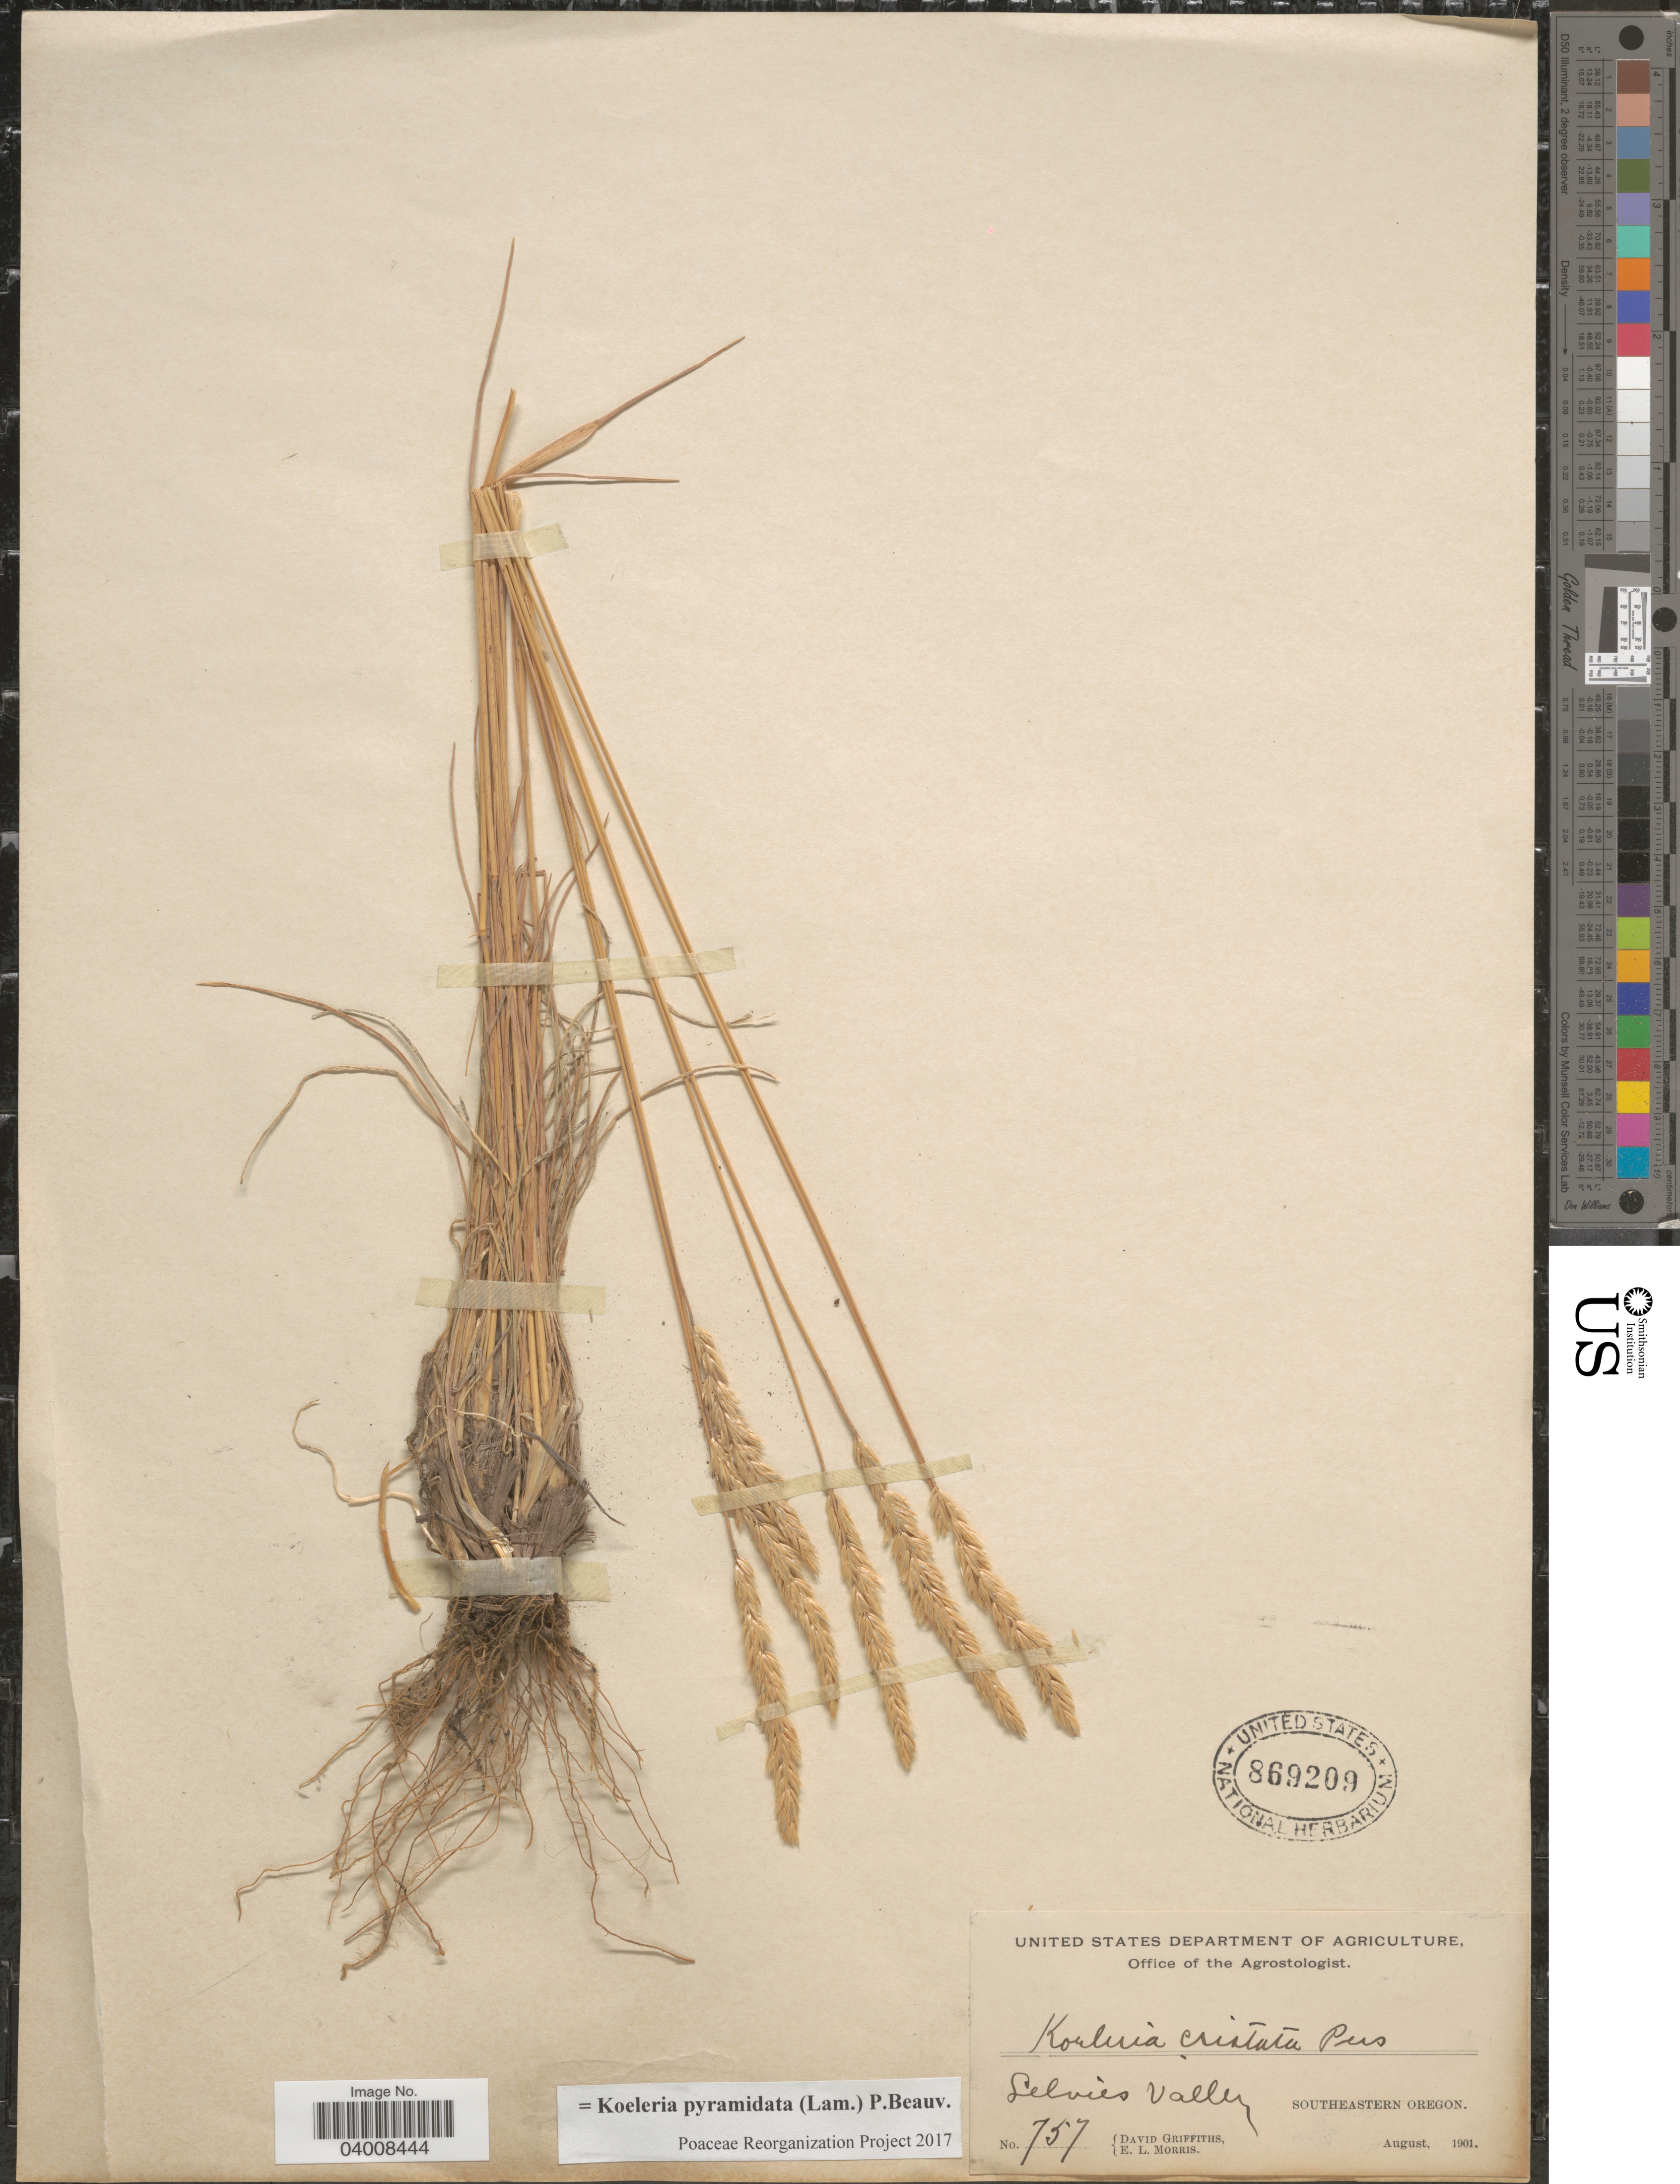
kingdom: Plantae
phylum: Tracheophyta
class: Liliopsida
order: Poales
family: Poaceae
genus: Koeleria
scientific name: Koeleria pyramidata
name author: (Lam.) P. Beauv.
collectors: D. Griffiths & E. Morris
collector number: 757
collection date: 1901-08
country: United States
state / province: Oregon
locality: Selvies Valley. Southeastern Oregon.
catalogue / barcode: US 869209